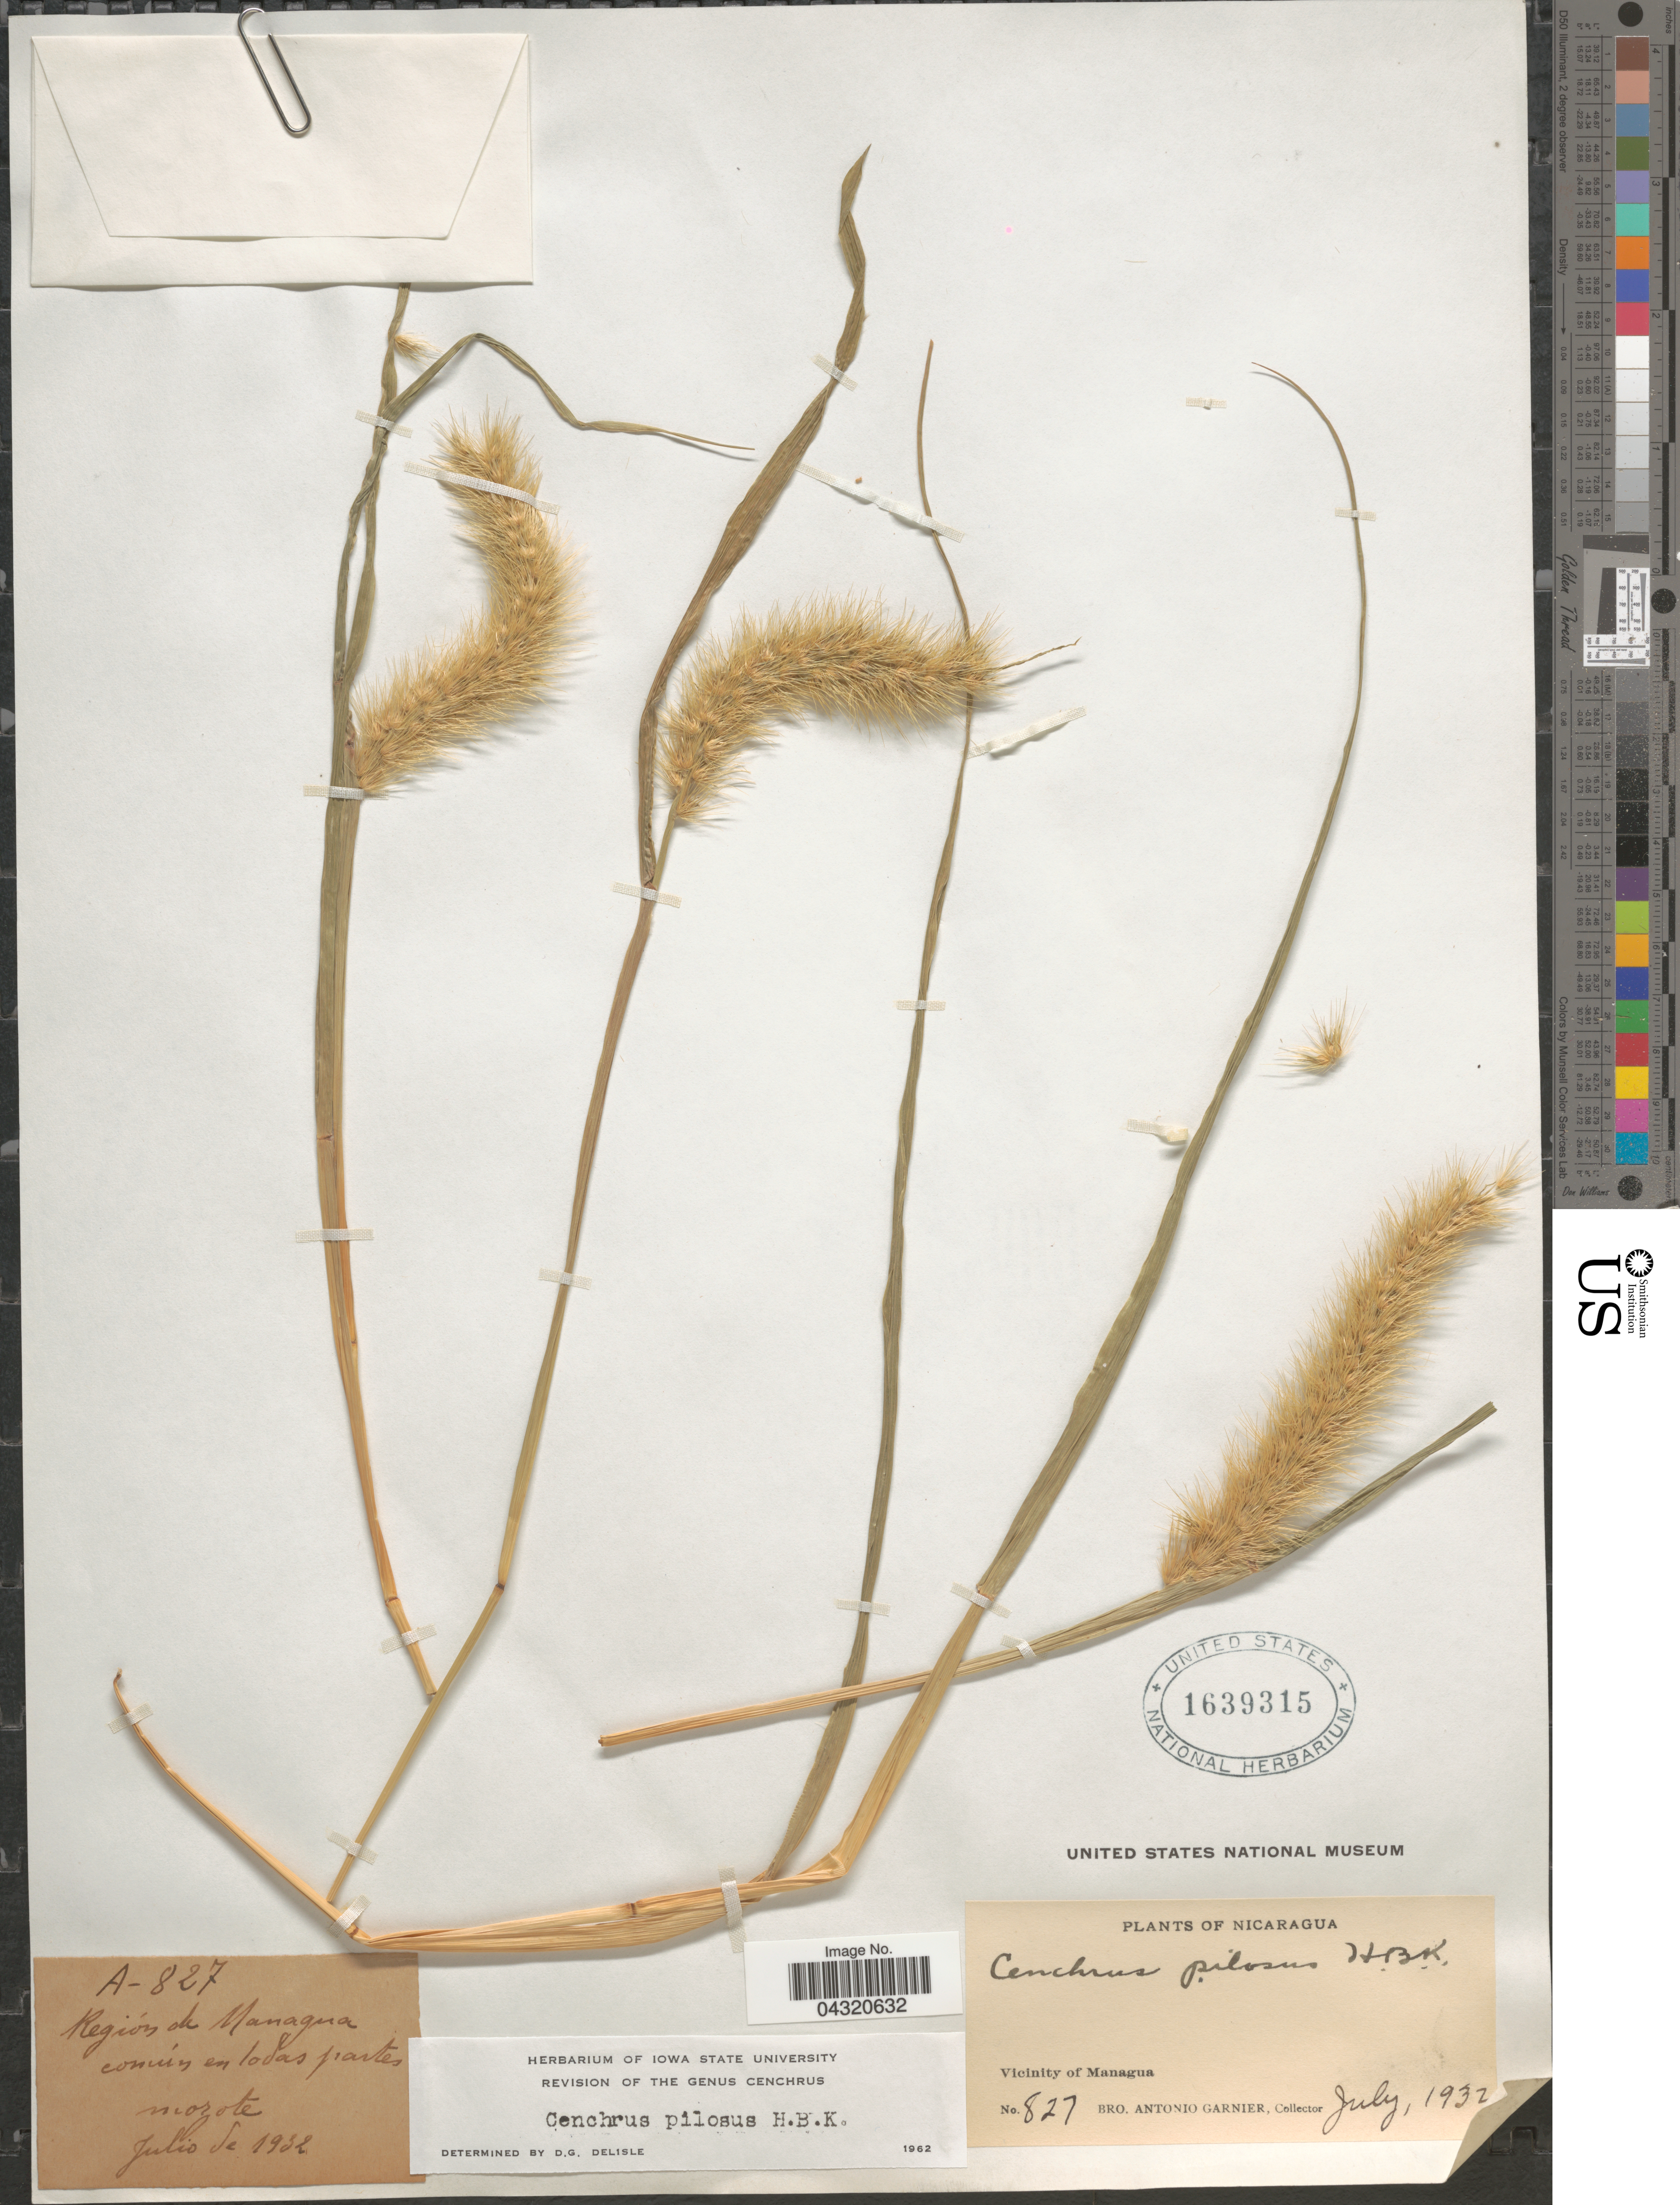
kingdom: Plantae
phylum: Tracheophyta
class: Liliopsida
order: Poales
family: Poaceae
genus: Cenchrus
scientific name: Cenchrus pilosus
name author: Kunth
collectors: Bro. A. Garnier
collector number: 827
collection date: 1932-07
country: Nicaragua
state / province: Managua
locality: Región de Managua. Vicinity of Managua.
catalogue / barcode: US 1639315